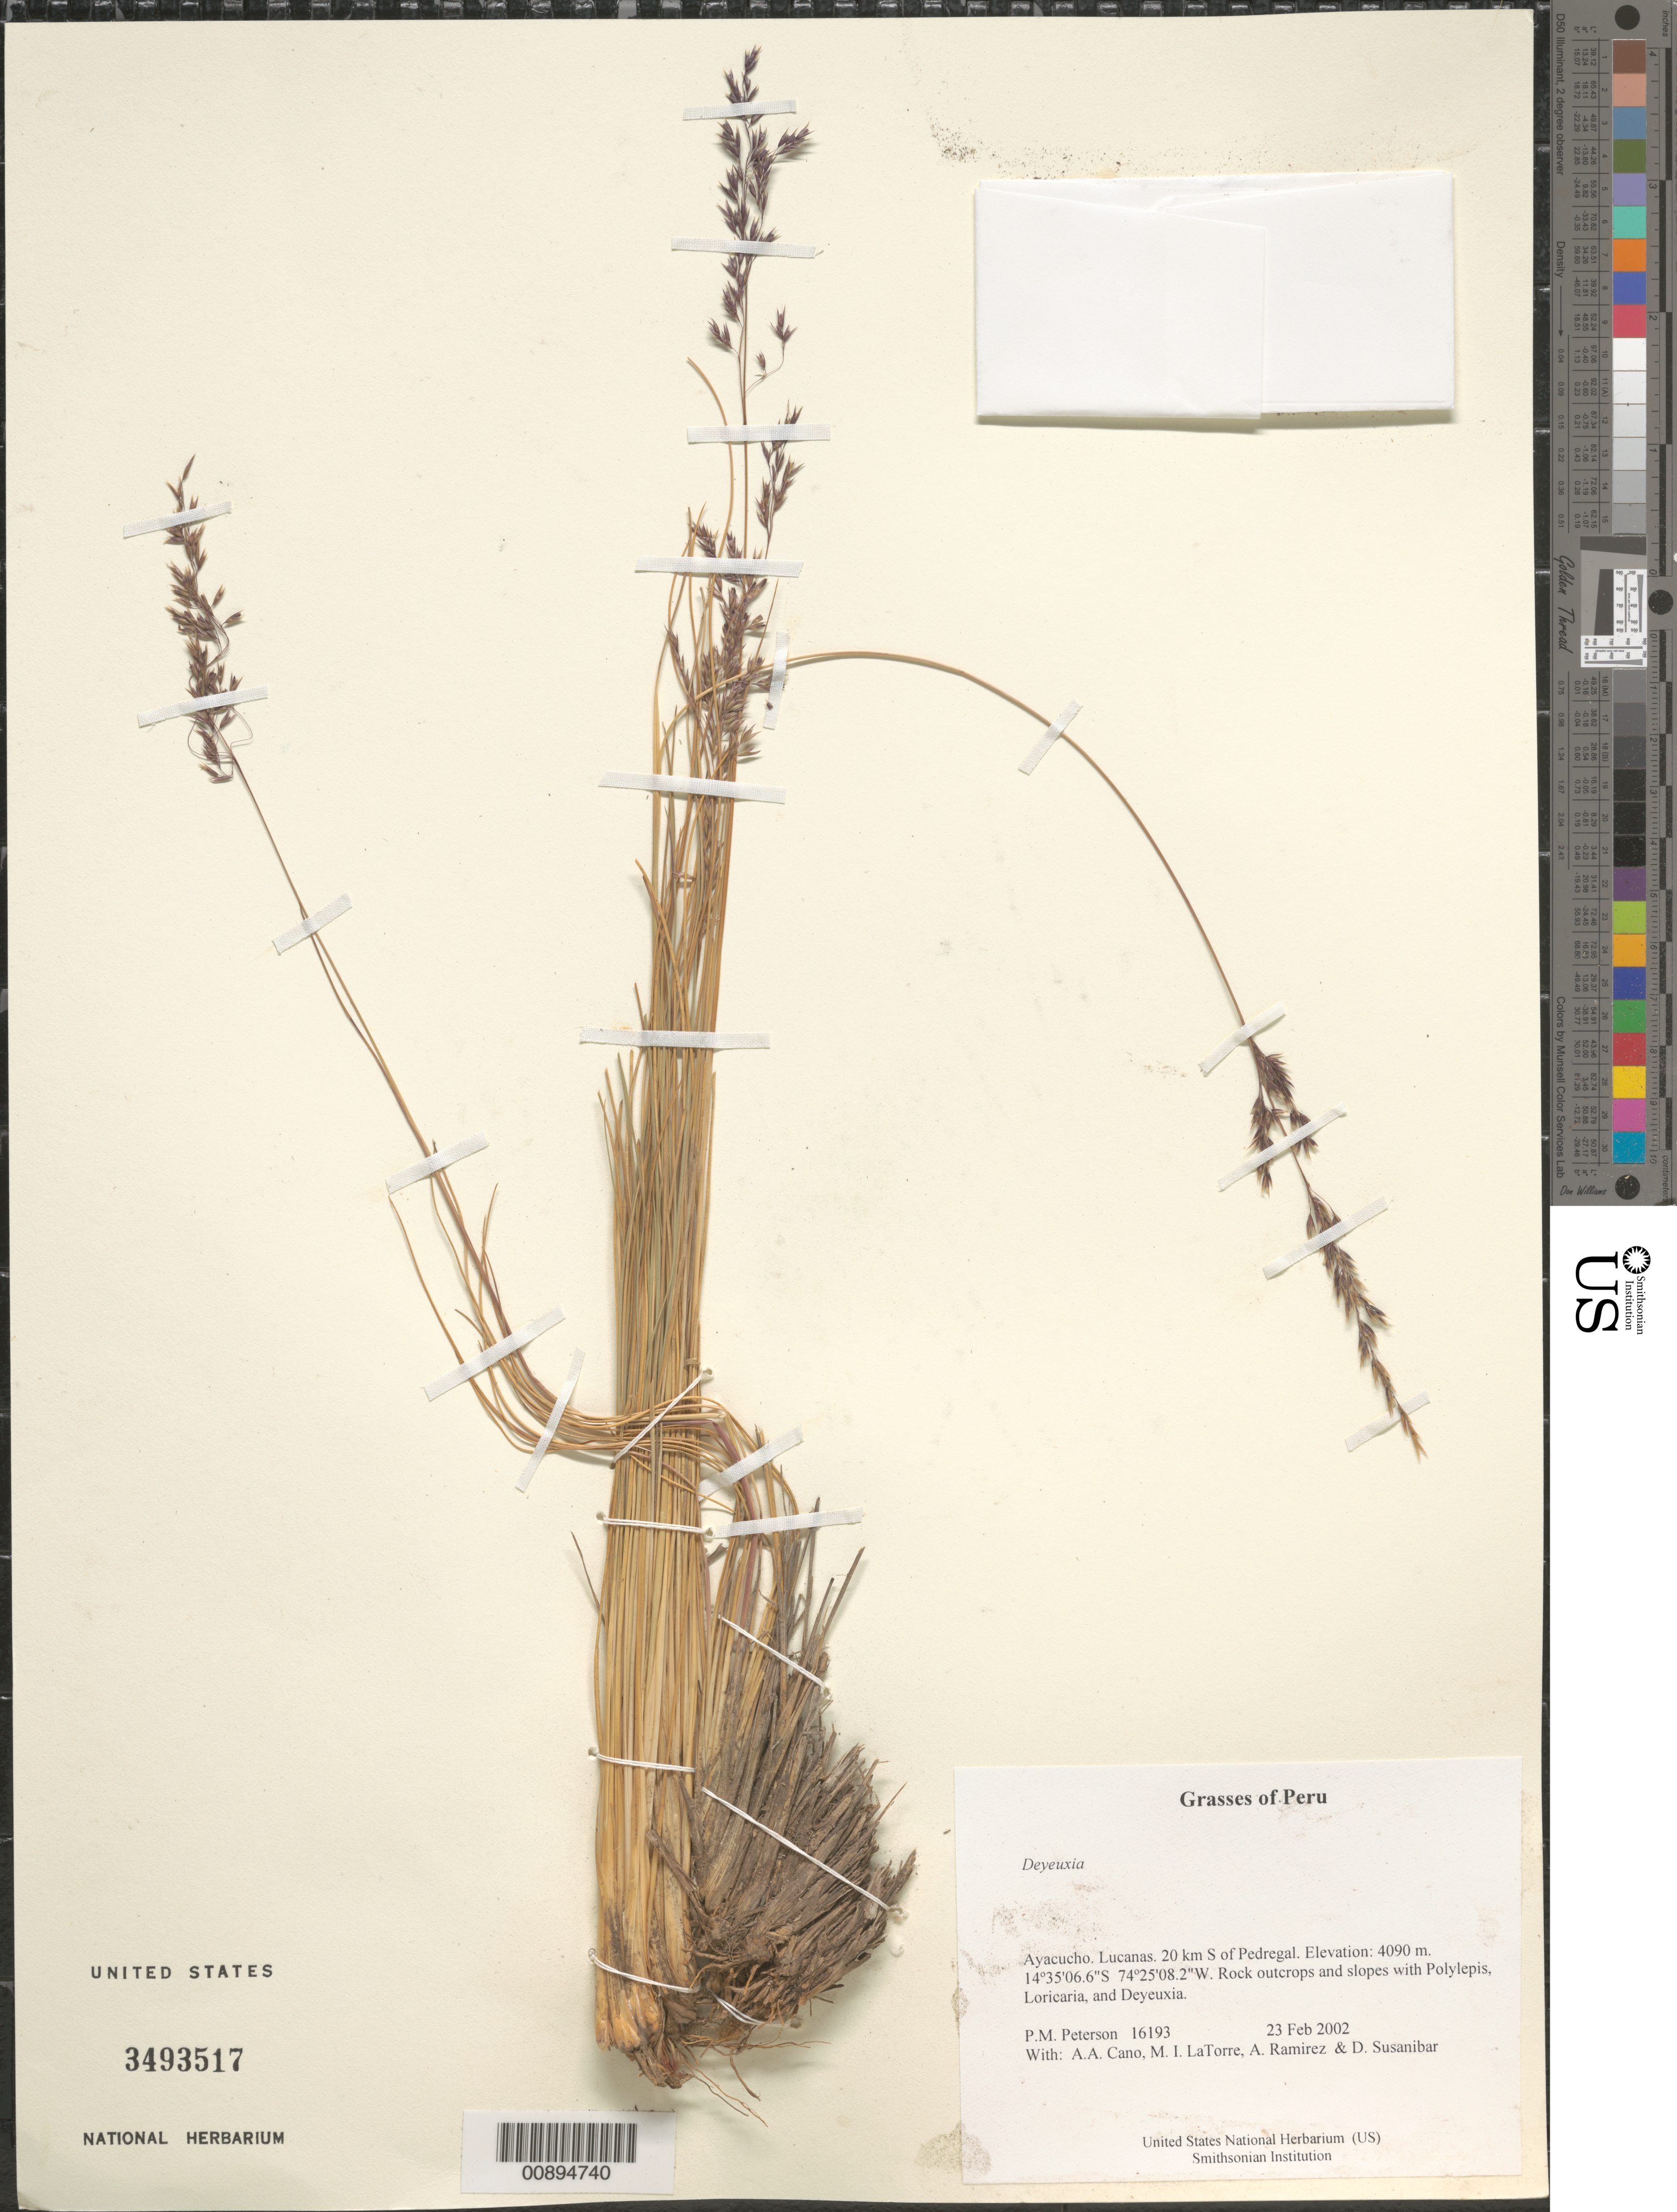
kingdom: Plantae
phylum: Tracheophyta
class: Liliopsida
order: Poales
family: Poaceae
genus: Calamagrostis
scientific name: Calamagrostis sp.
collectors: P. M. Peterson, A. Cano, M. I. La Torre, A. Ramírez & D. Susanibar Cruz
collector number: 16193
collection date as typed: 23 Feb 2002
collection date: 2002-02-23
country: Peru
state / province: Ayacucho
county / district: Lucanas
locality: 20 km S of Pedregal.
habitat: Rock outcrops and slopes with Polylepis, Loricaria, and Deyeuxia.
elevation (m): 4090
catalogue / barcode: US 3493517